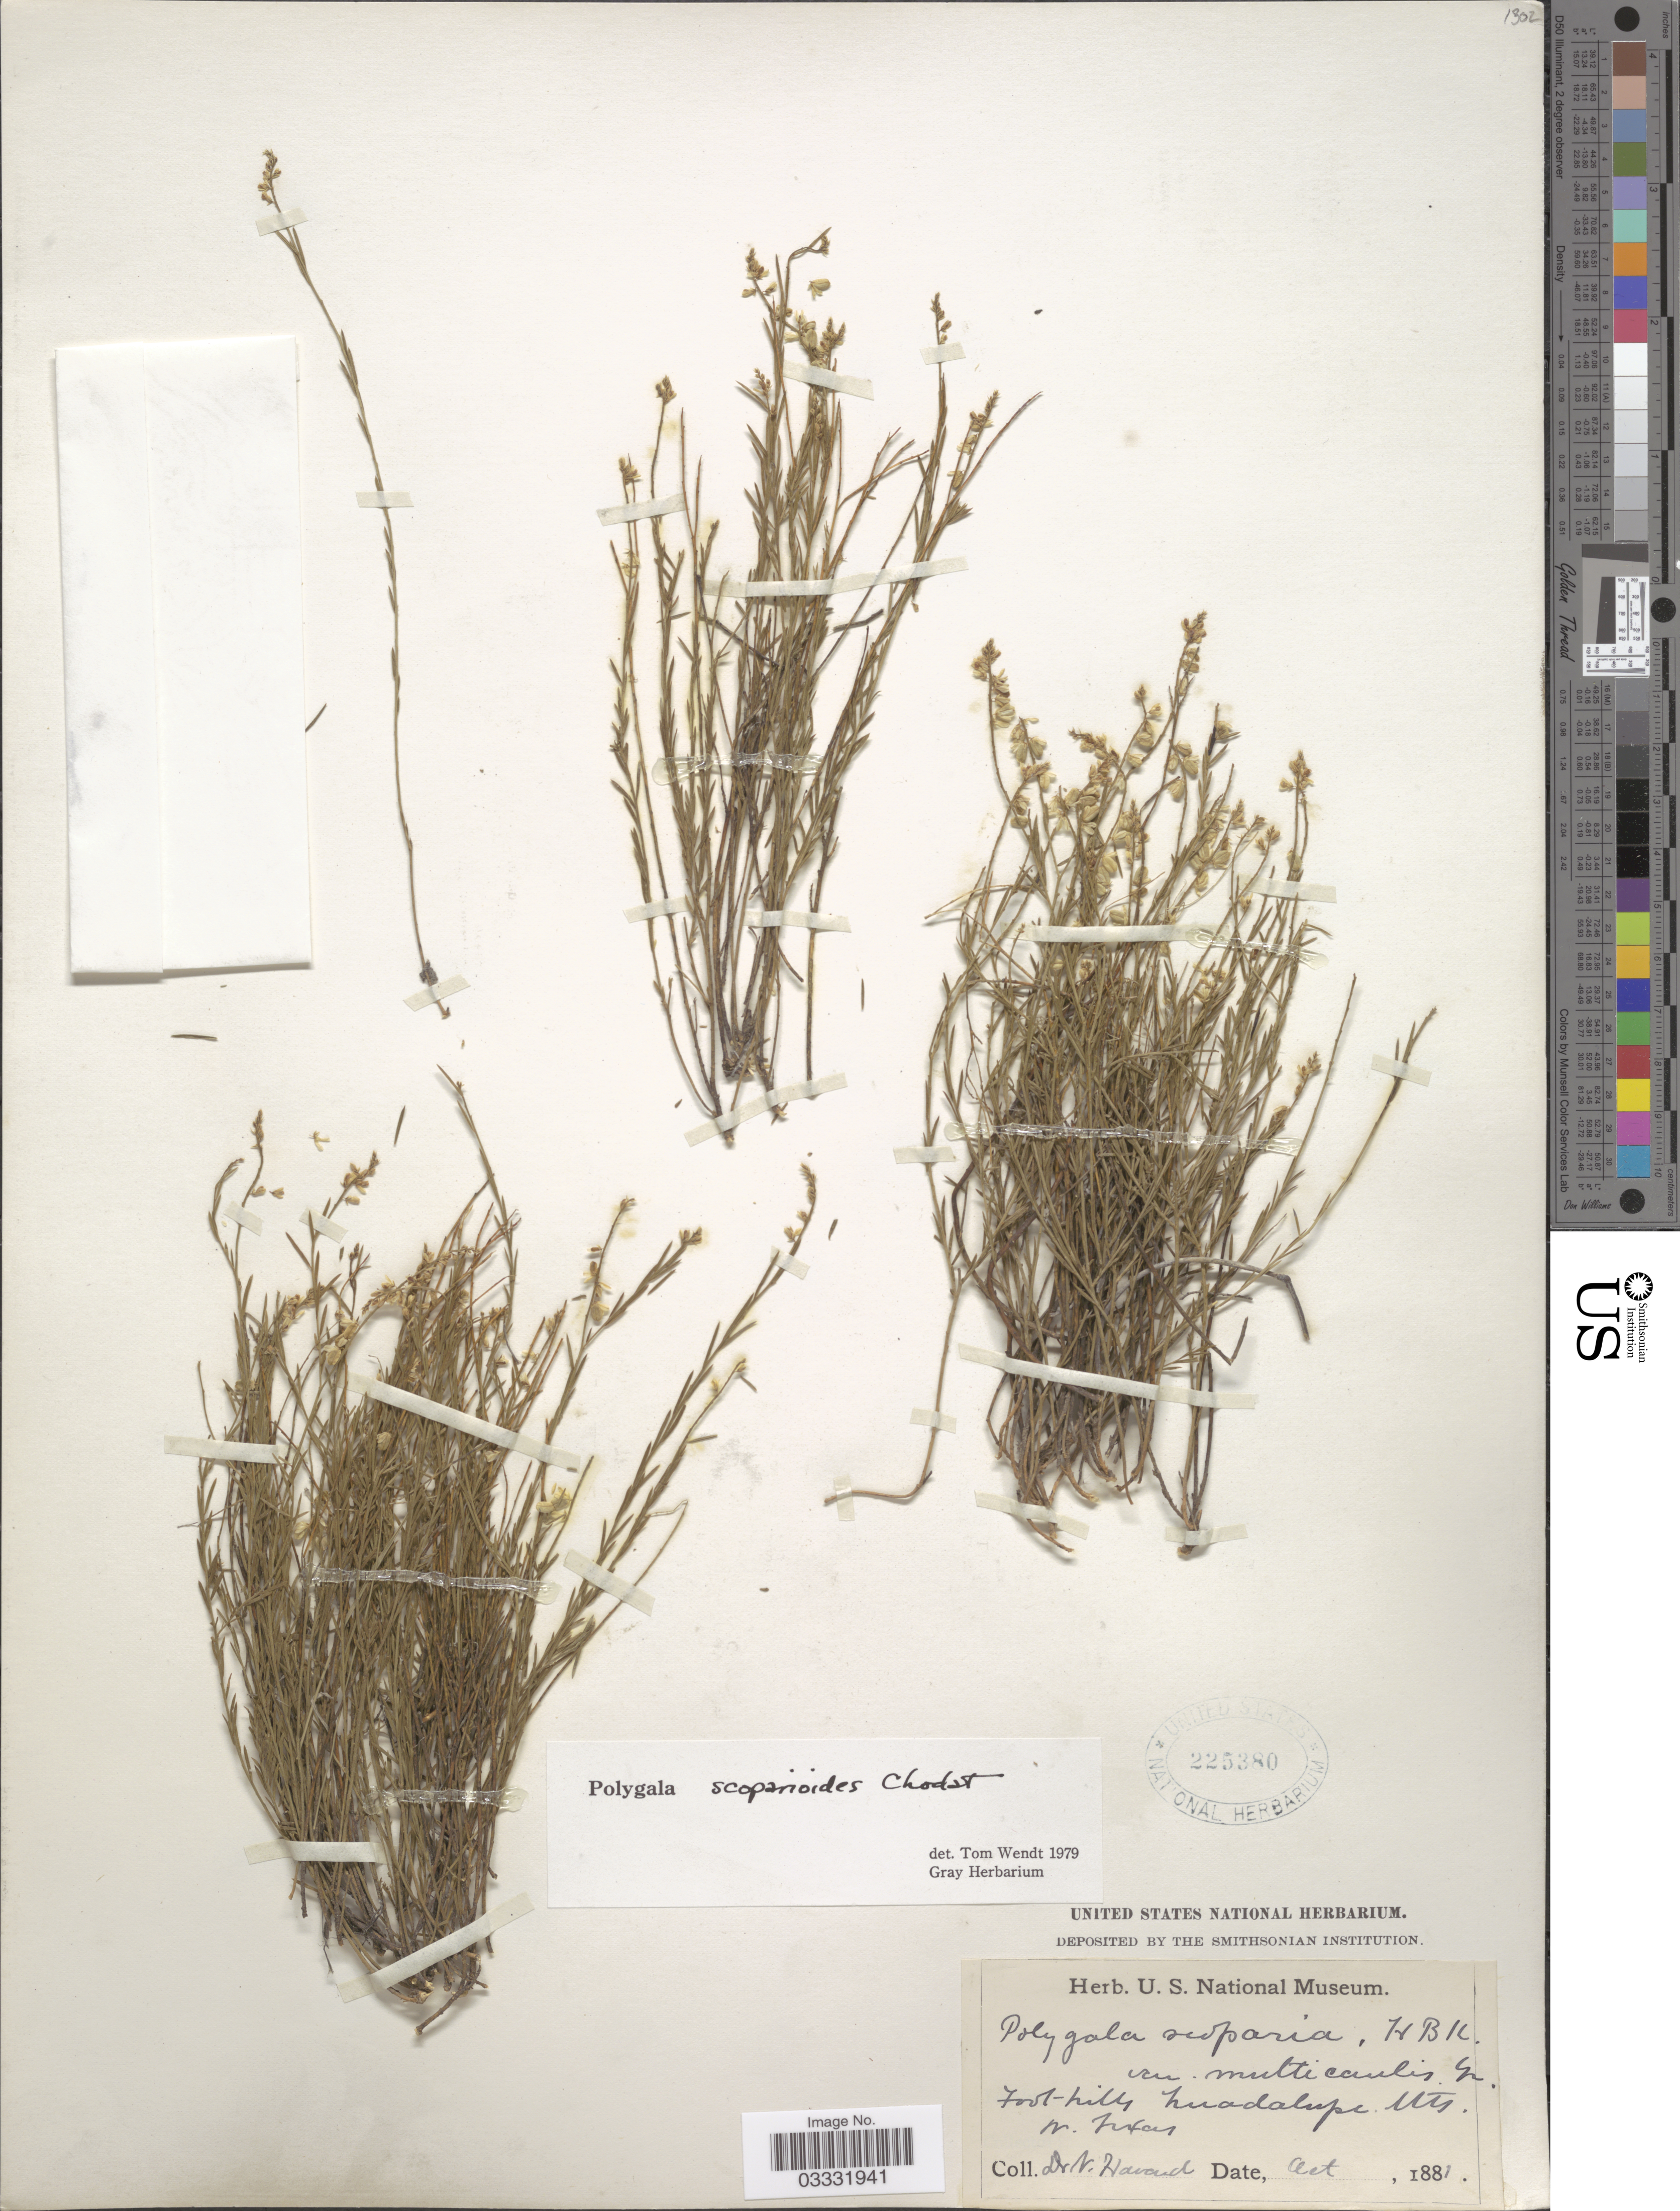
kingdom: Plantae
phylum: Tracheophyta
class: Magnoliopsida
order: Fabales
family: Polygalaceae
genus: Polygala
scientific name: Polygala scoparioides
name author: Chodat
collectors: V. Havard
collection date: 1881-10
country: United States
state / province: Texas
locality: Foot-hills Guadalupe Mts. W. Texas.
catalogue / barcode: US 225380